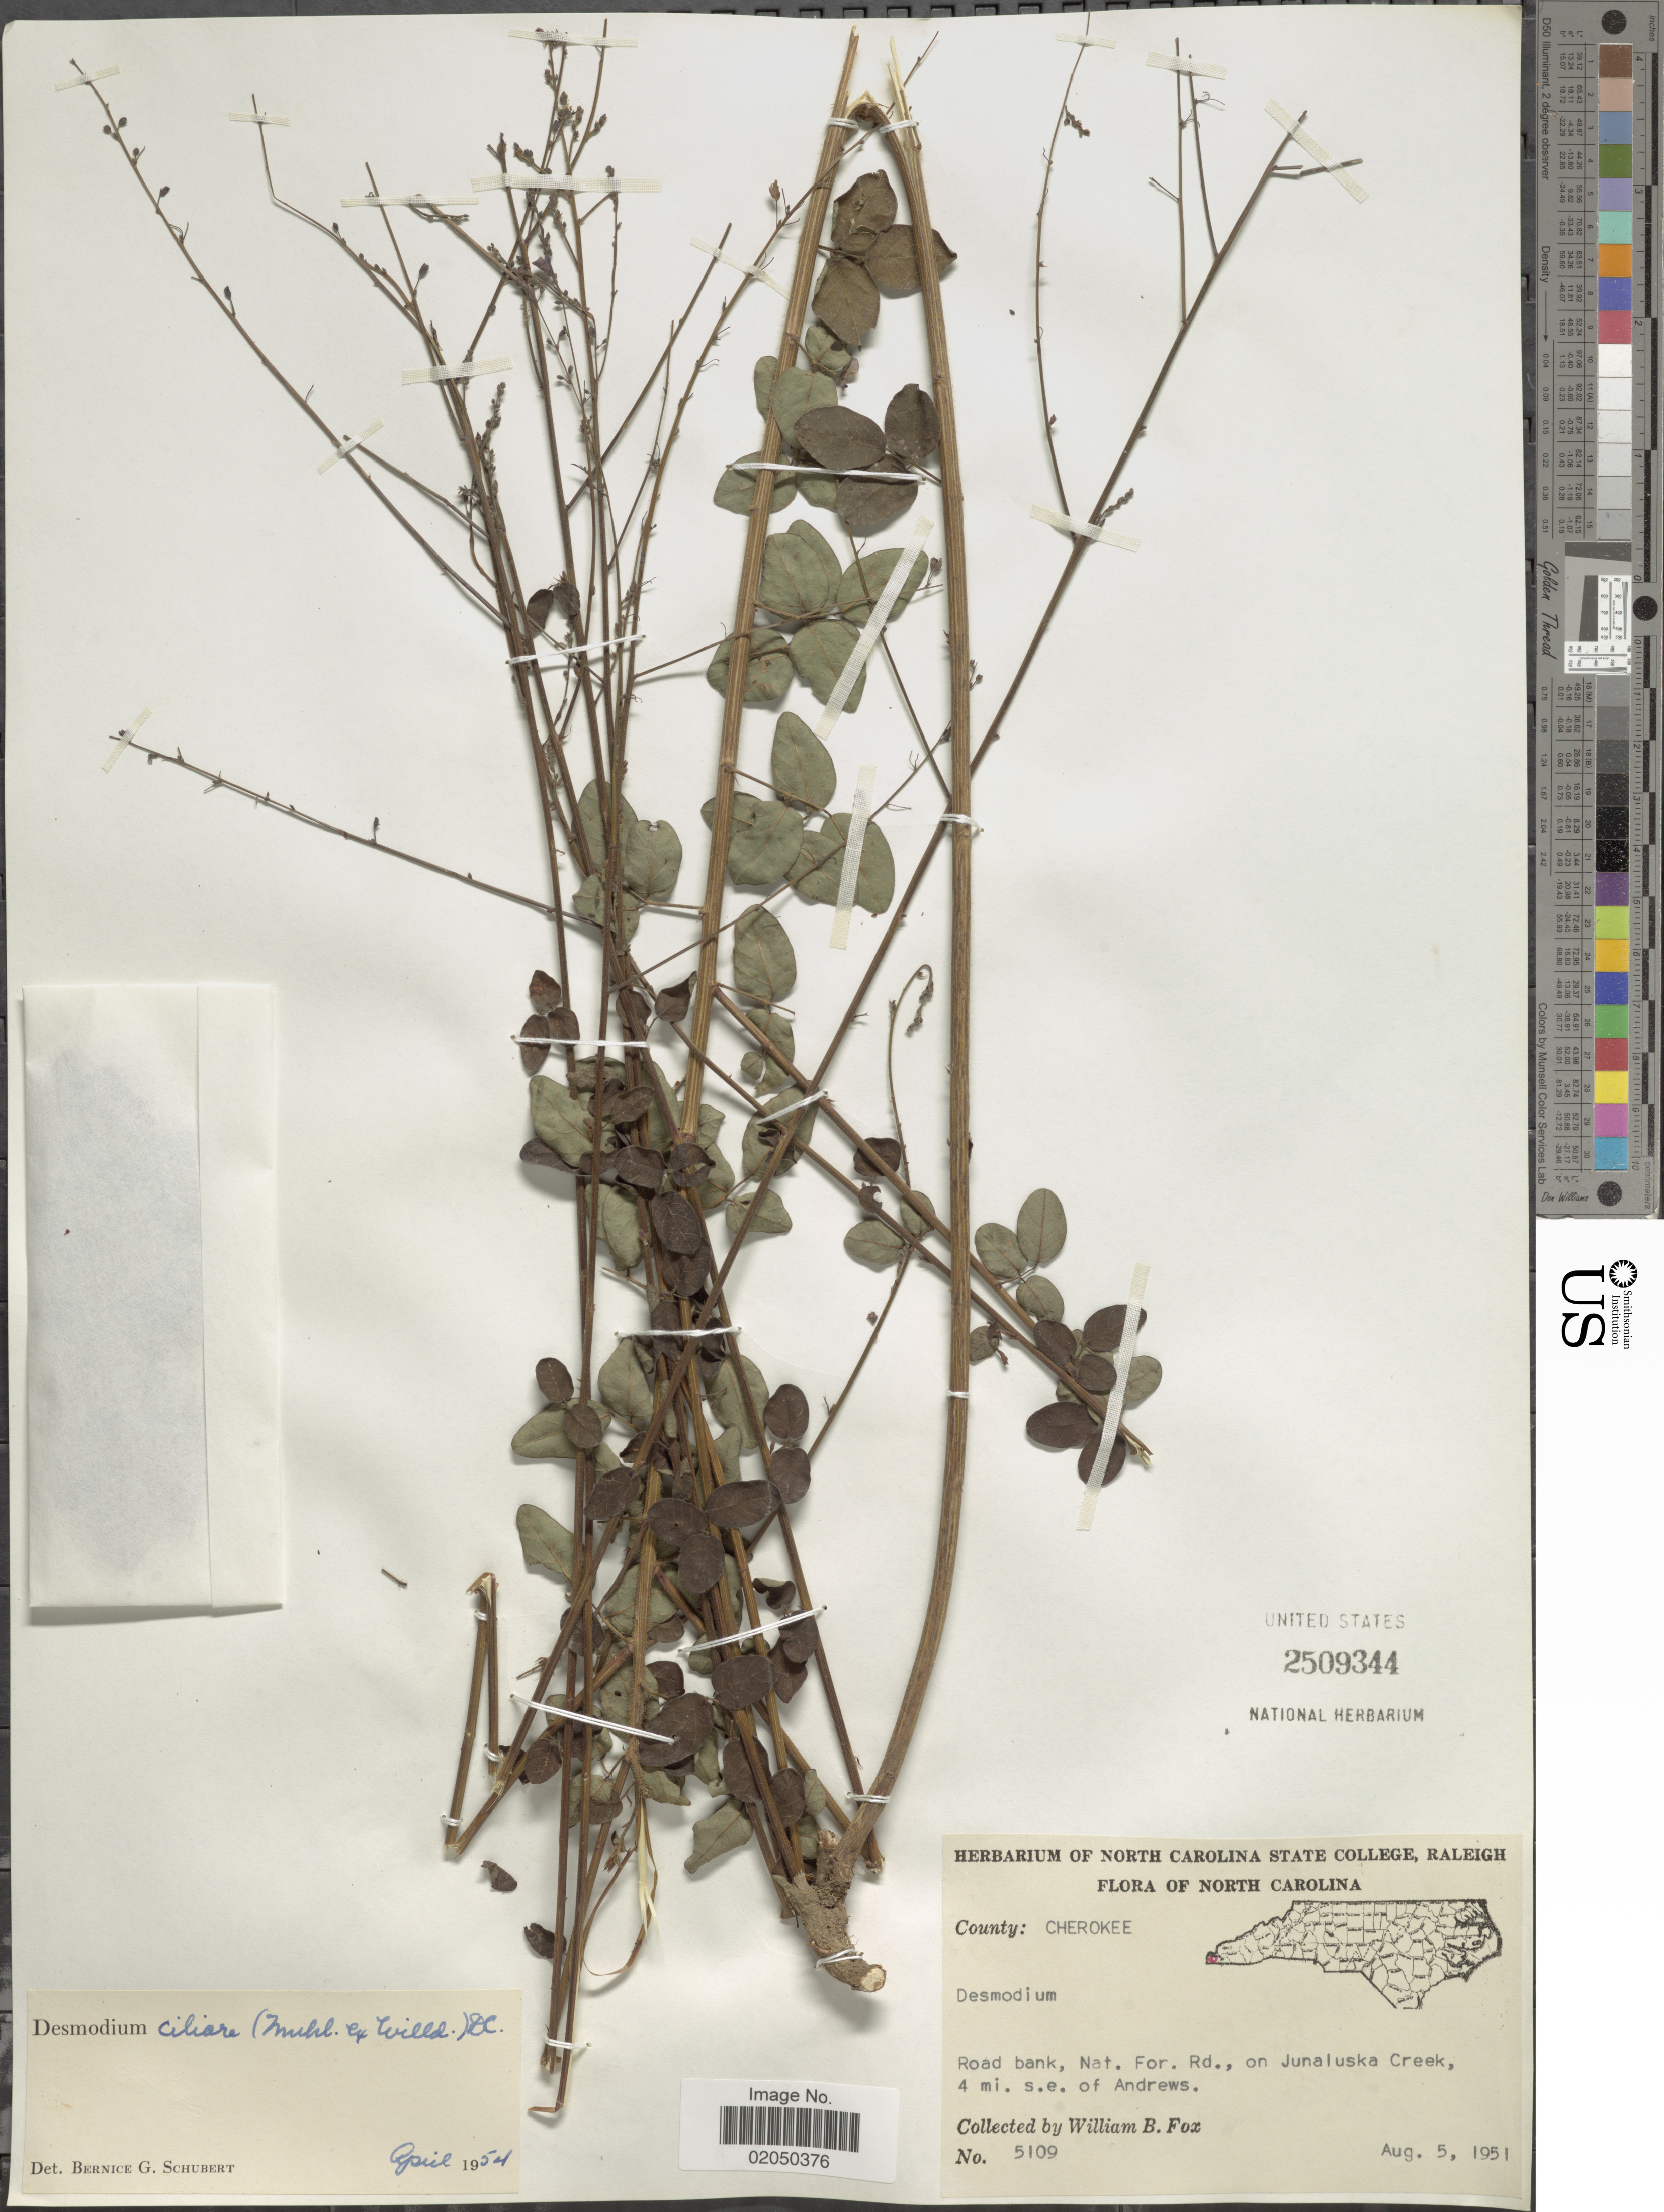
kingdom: Plantae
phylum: Tracheophyta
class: Magnoliopsida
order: Fabales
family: Fabaceae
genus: Desmodium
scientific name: Desmodium ciliare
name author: (Muhl. ex Willd.) DC.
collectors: W. B. Fox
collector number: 5109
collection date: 1951-08-05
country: United States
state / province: North Carolina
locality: County: Cherokee, Road bank, Nat. For. Rd., on Junaluska Creek, 4 mi. s.e. of Andrews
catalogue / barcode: US 2509344